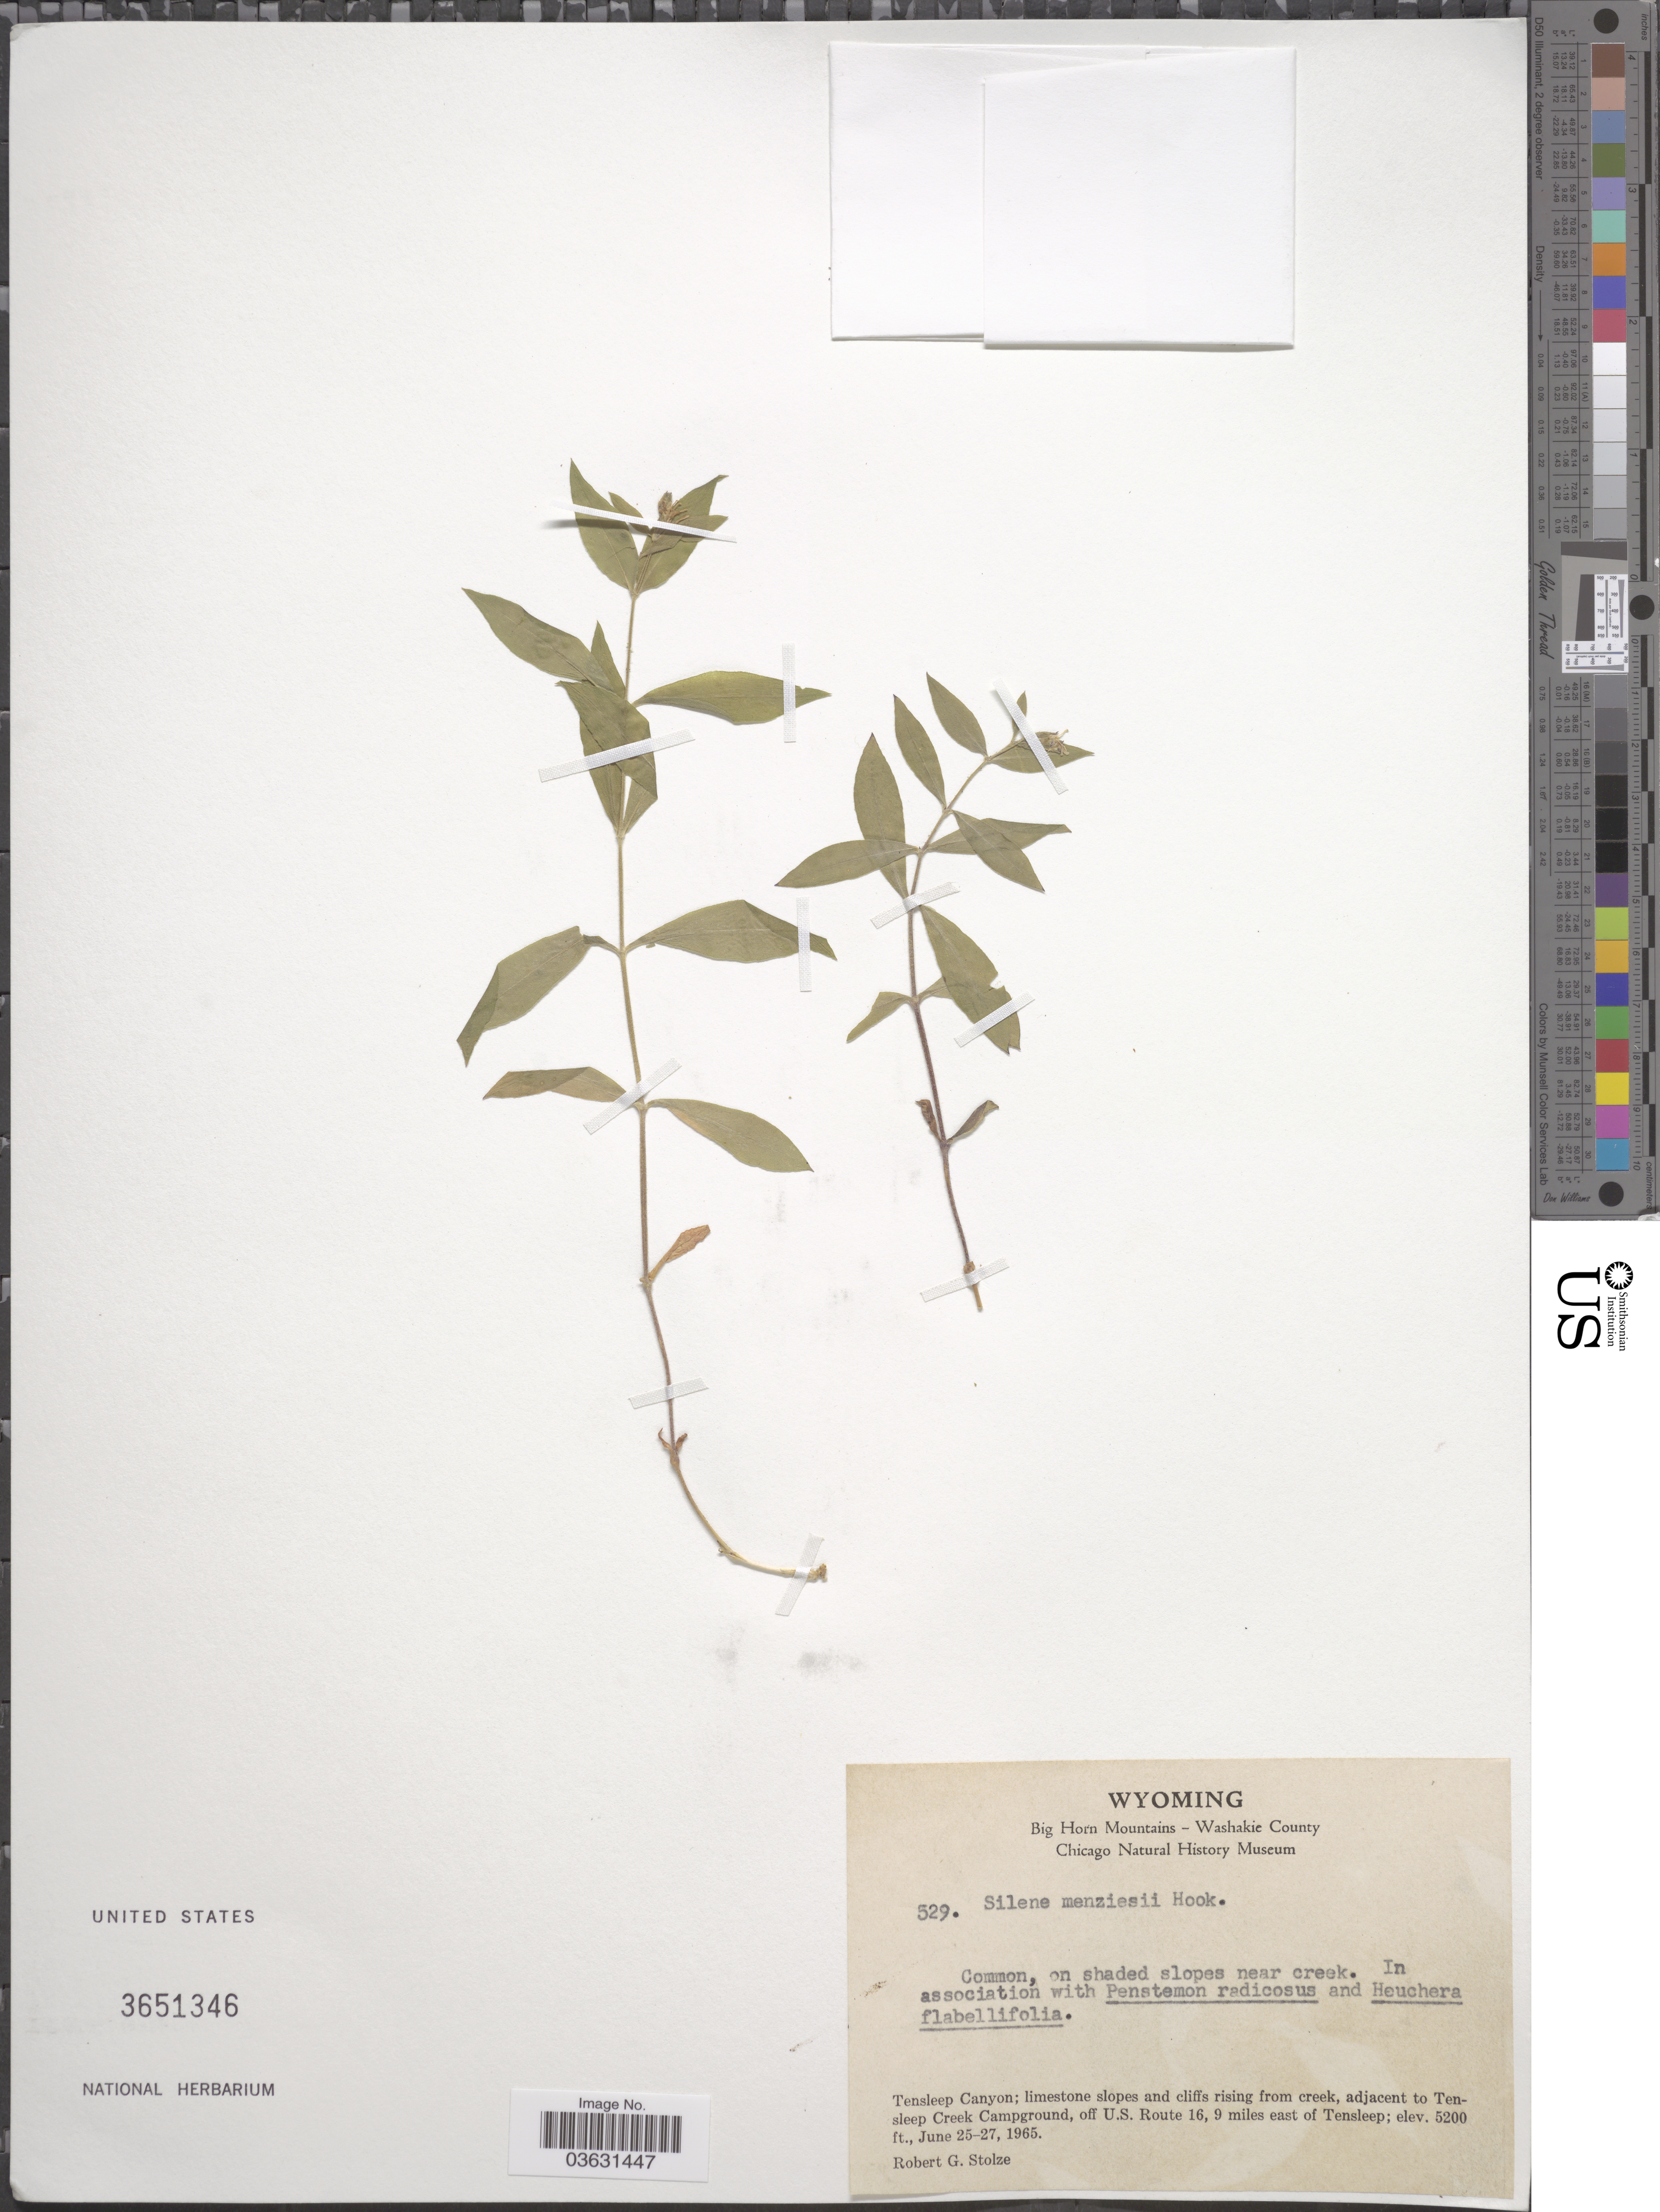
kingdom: Plantae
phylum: Tracheophyta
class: Magnoliopsida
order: Caryophyllales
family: Caryophyllaceae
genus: Silene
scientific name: Silene menziesii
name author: Hook.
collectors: R. G. Stolze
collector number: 529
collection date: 1965-06-25/1965-06-27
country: United States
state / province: Wyoming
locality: Tensleep Canyon; limestone slopes and cliffs rising from creek, adjacent to Tensleep Creek Campground, off U.S. Route 16, 9 miles east of Tensleep.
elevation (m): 1585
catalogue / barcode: US 3651346